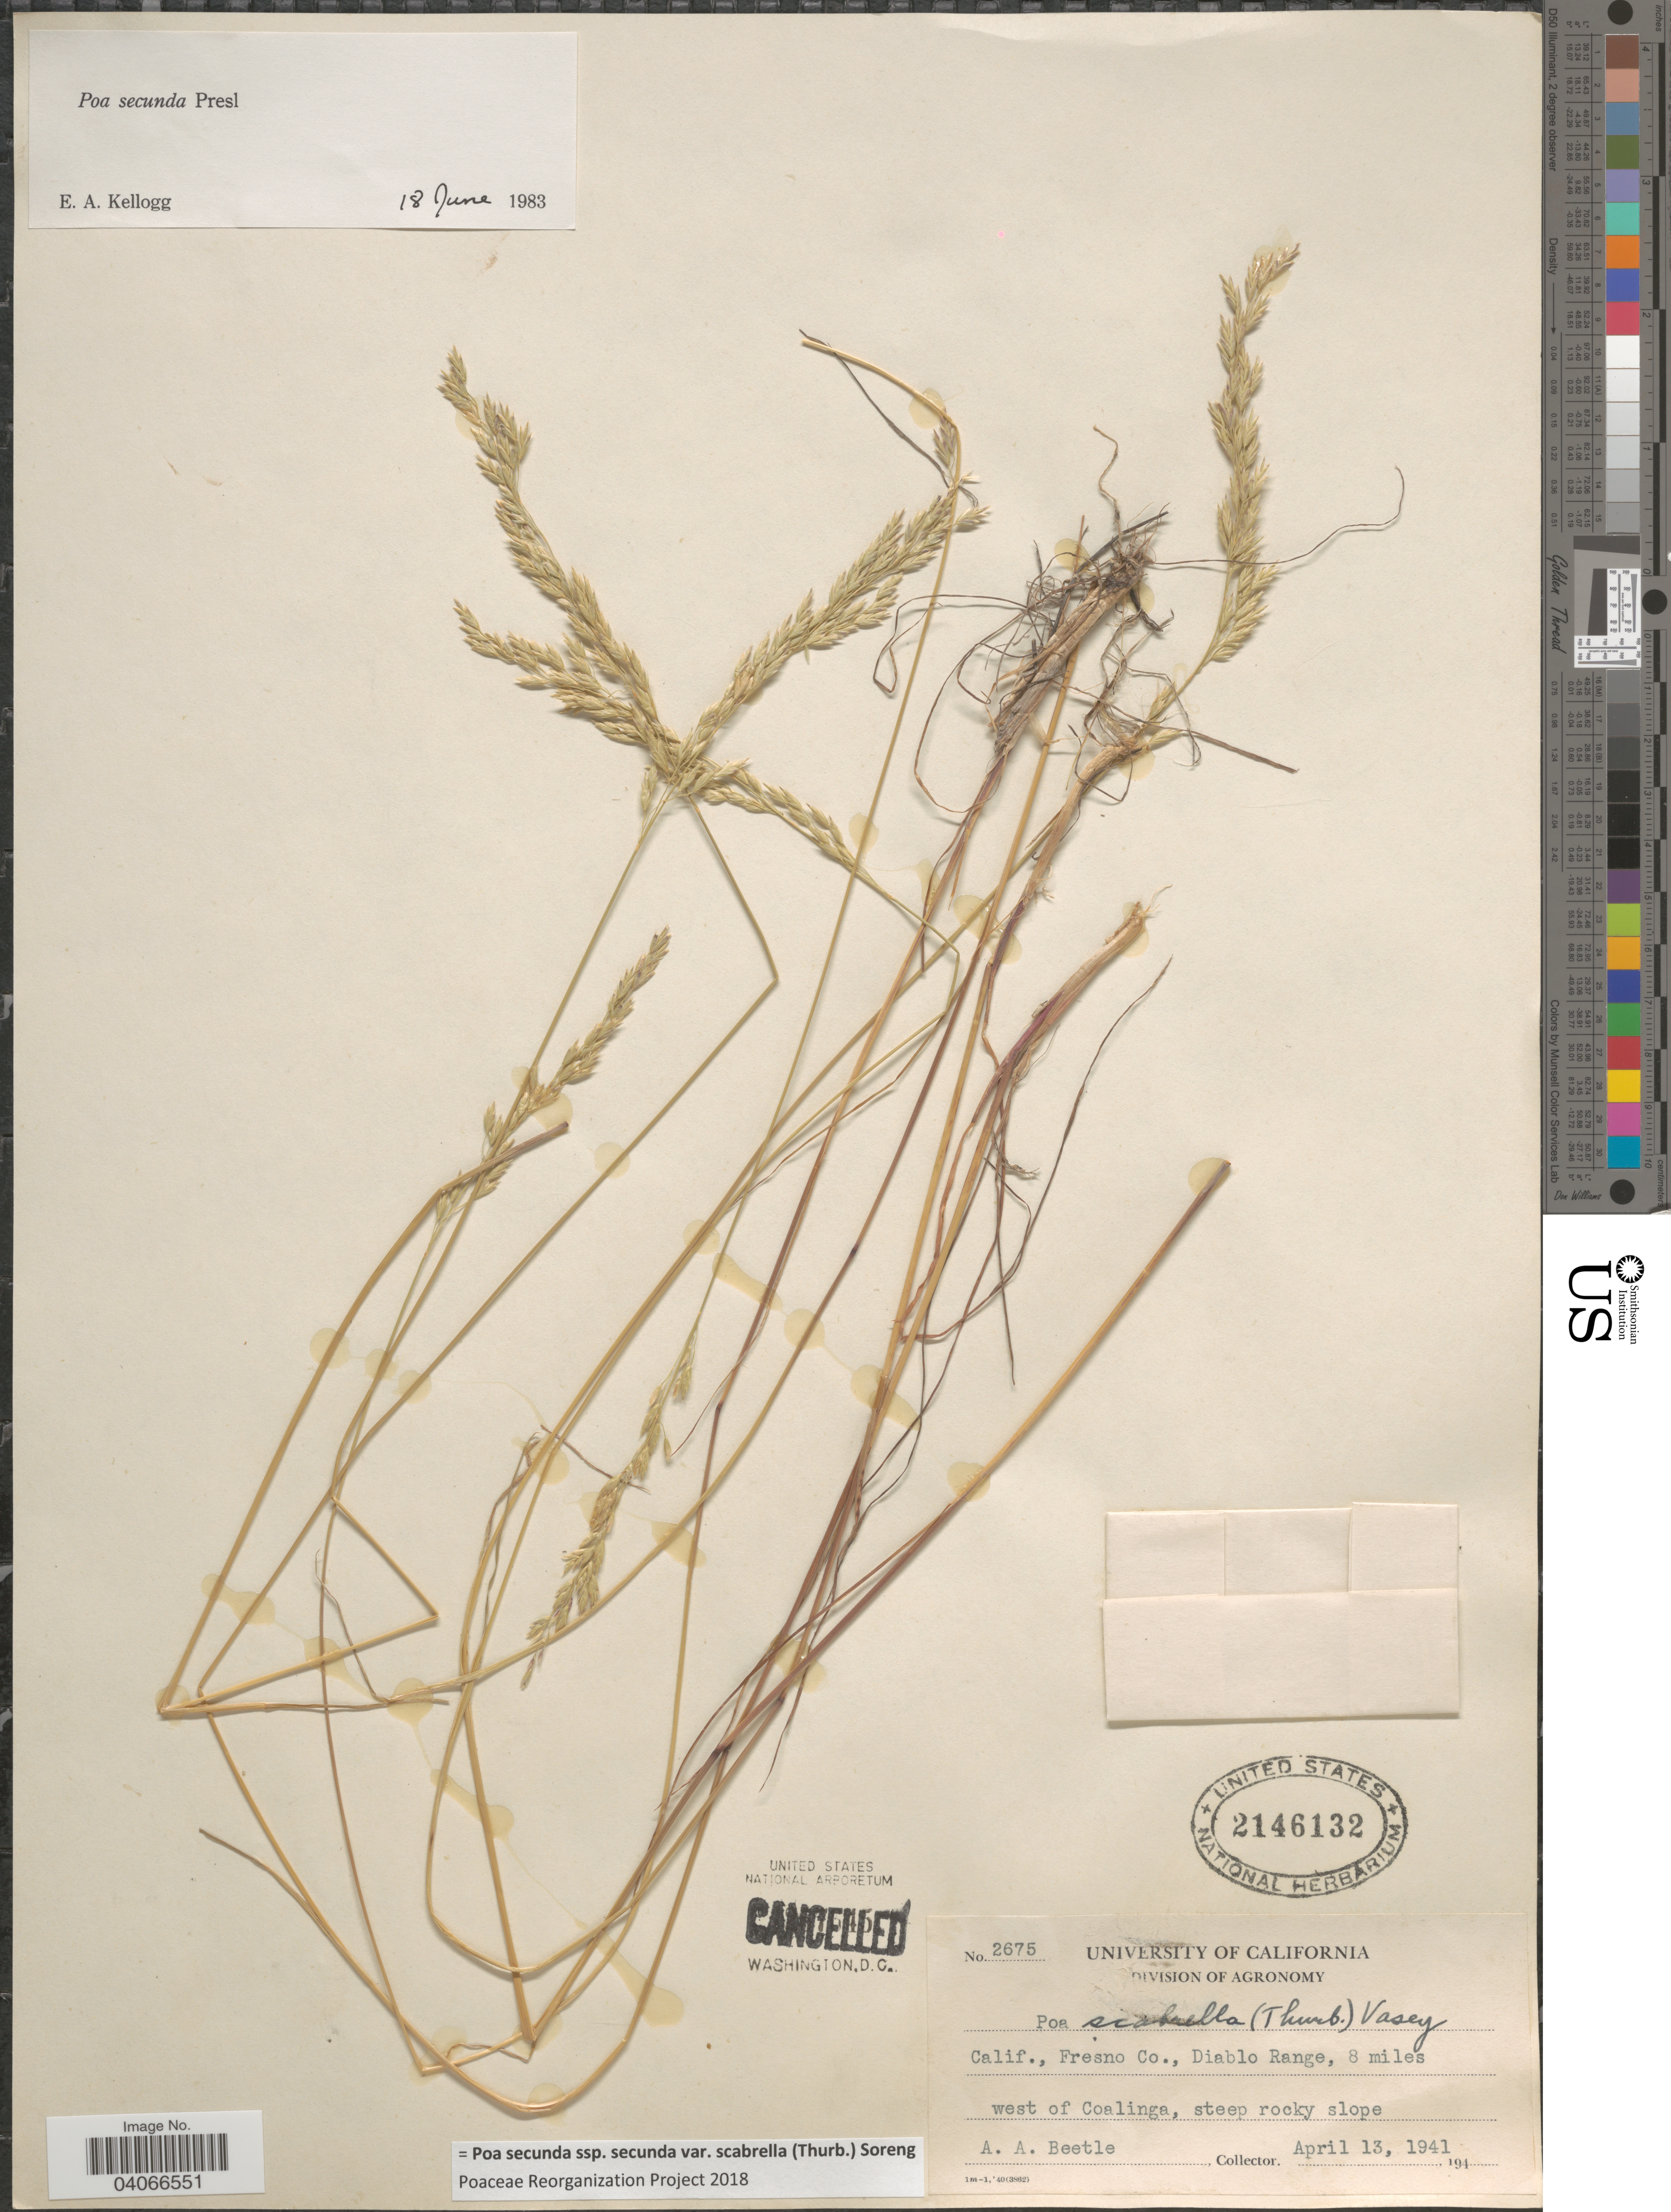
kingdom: Plantae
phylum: Tracheophyta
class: Liliopsida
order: Poales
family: Poaceae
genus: Poa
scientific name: Poa secunda subsp. secunda var. scabrella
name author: (Thurb.) Soreng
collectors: A. A. Beetle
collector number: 2675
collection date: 1941-04-13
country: United States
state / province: California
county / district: Fresno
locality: Fresno Co., Diablo Range, 8 miles west of Coalinga, steep rocky slope.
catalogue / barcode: US 2146132